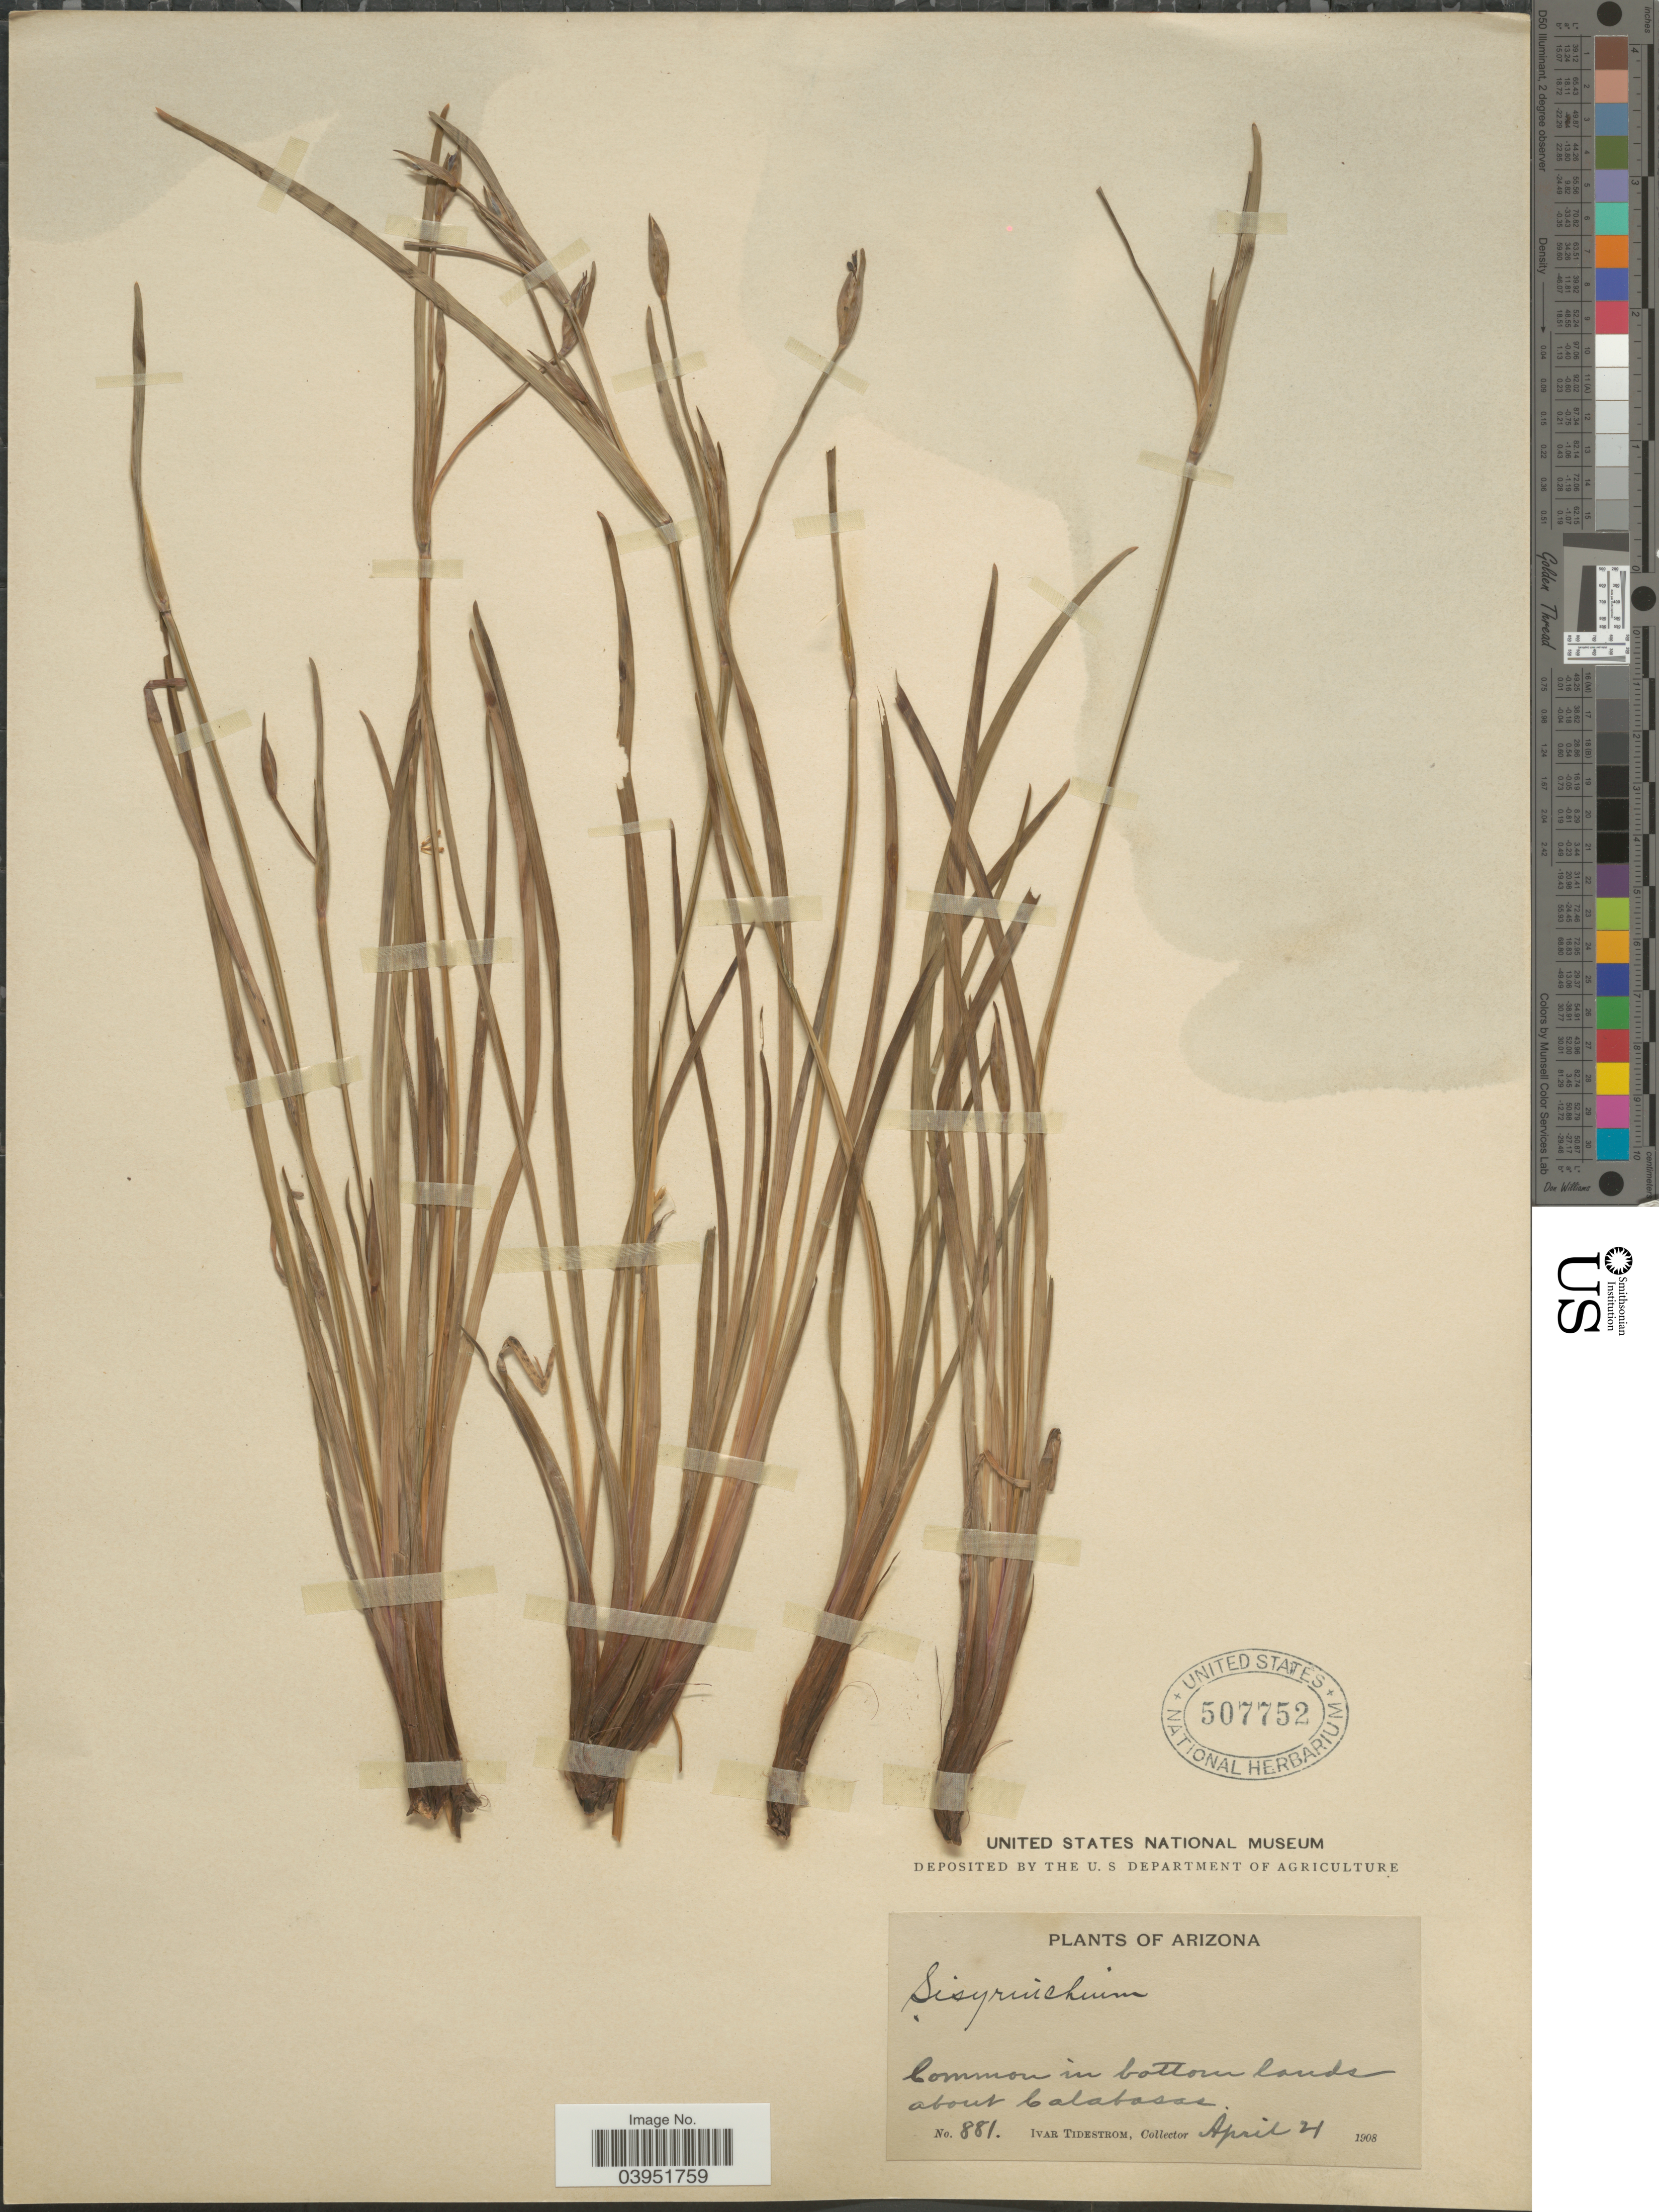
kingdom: Plantae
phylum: Tracheophyta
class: Liliopsida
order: Asparagales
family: Iridaceae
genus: Sisyrinchium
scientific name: Sisyrinchium sp.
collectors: I. F. Tidestrom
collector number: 881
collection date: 1908-04-21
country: United States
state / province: Arizona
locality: In bottom lands about Calabasas.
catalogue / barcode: US 507752